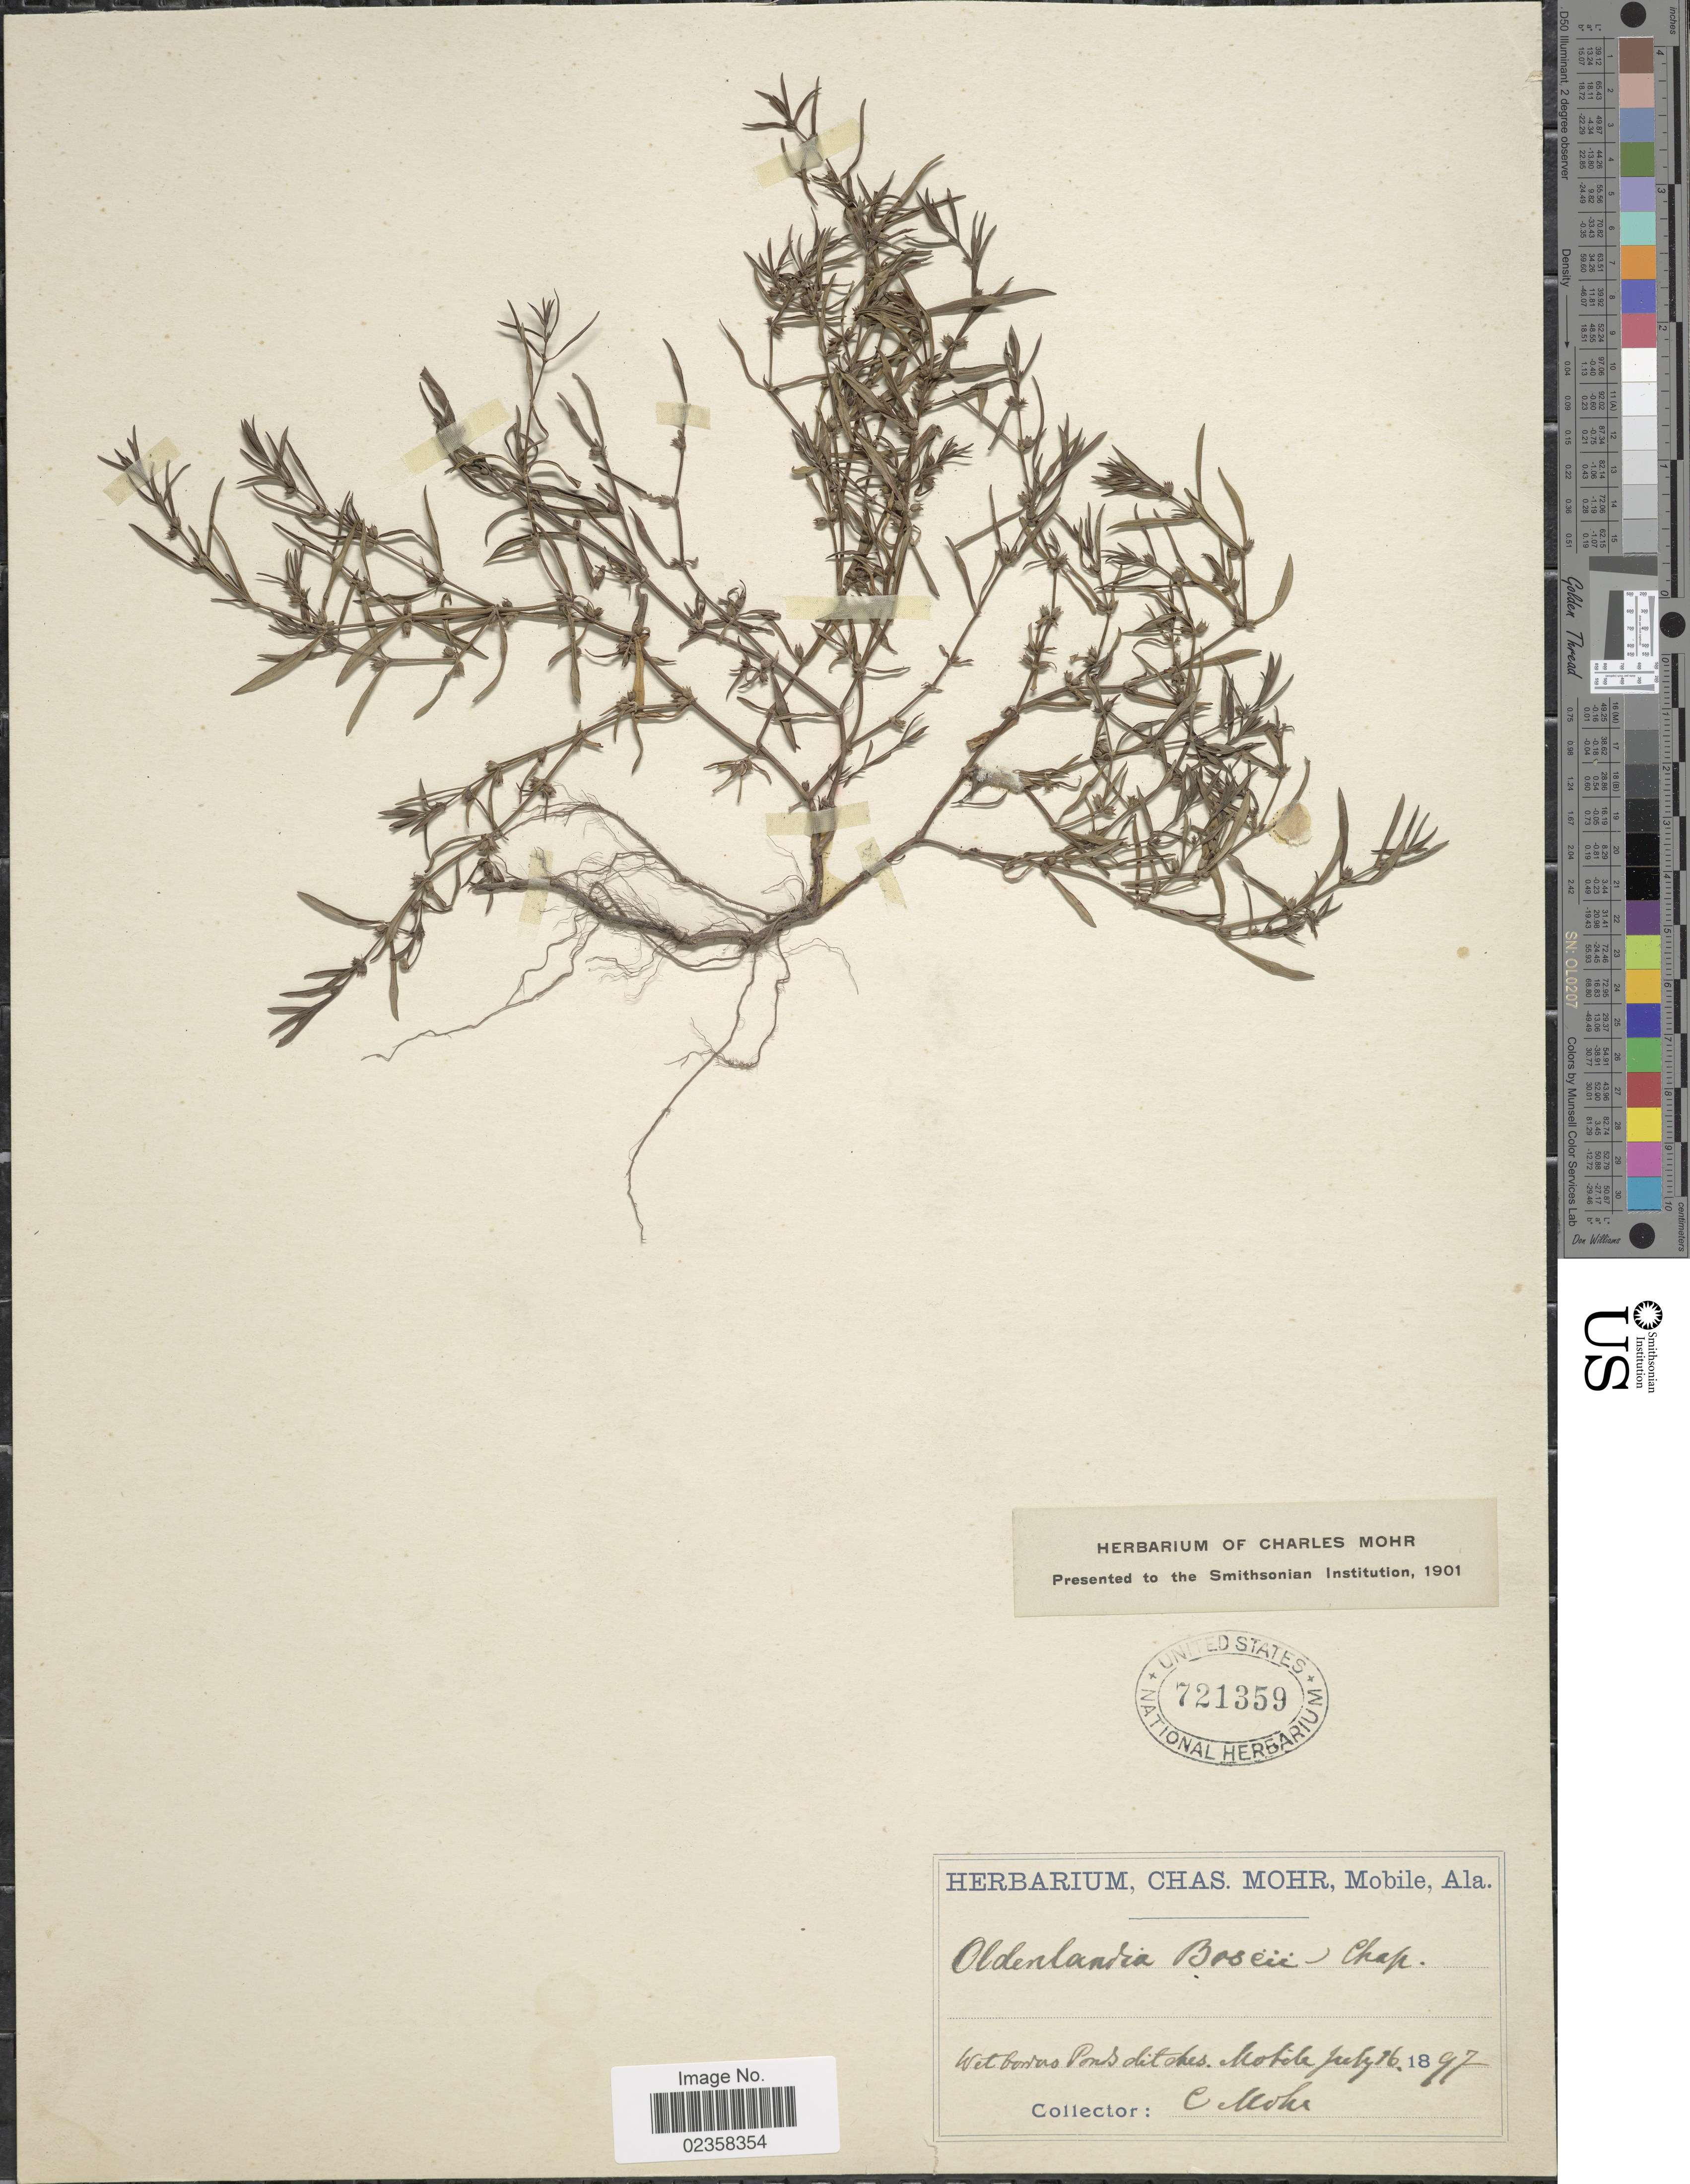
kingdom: Plantae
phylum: Tracheophyta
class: Magnoliopsida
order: Gentianales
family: Rubiaceae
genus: Oldenlandia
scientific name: Oldenlandia boscii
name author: (DC.) Chapm.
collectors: C. T. Mohr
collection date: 1897-07-16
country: United States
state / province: Alabama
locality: Wet borders, Ponds ditches, Mobile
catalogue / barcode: US 721359